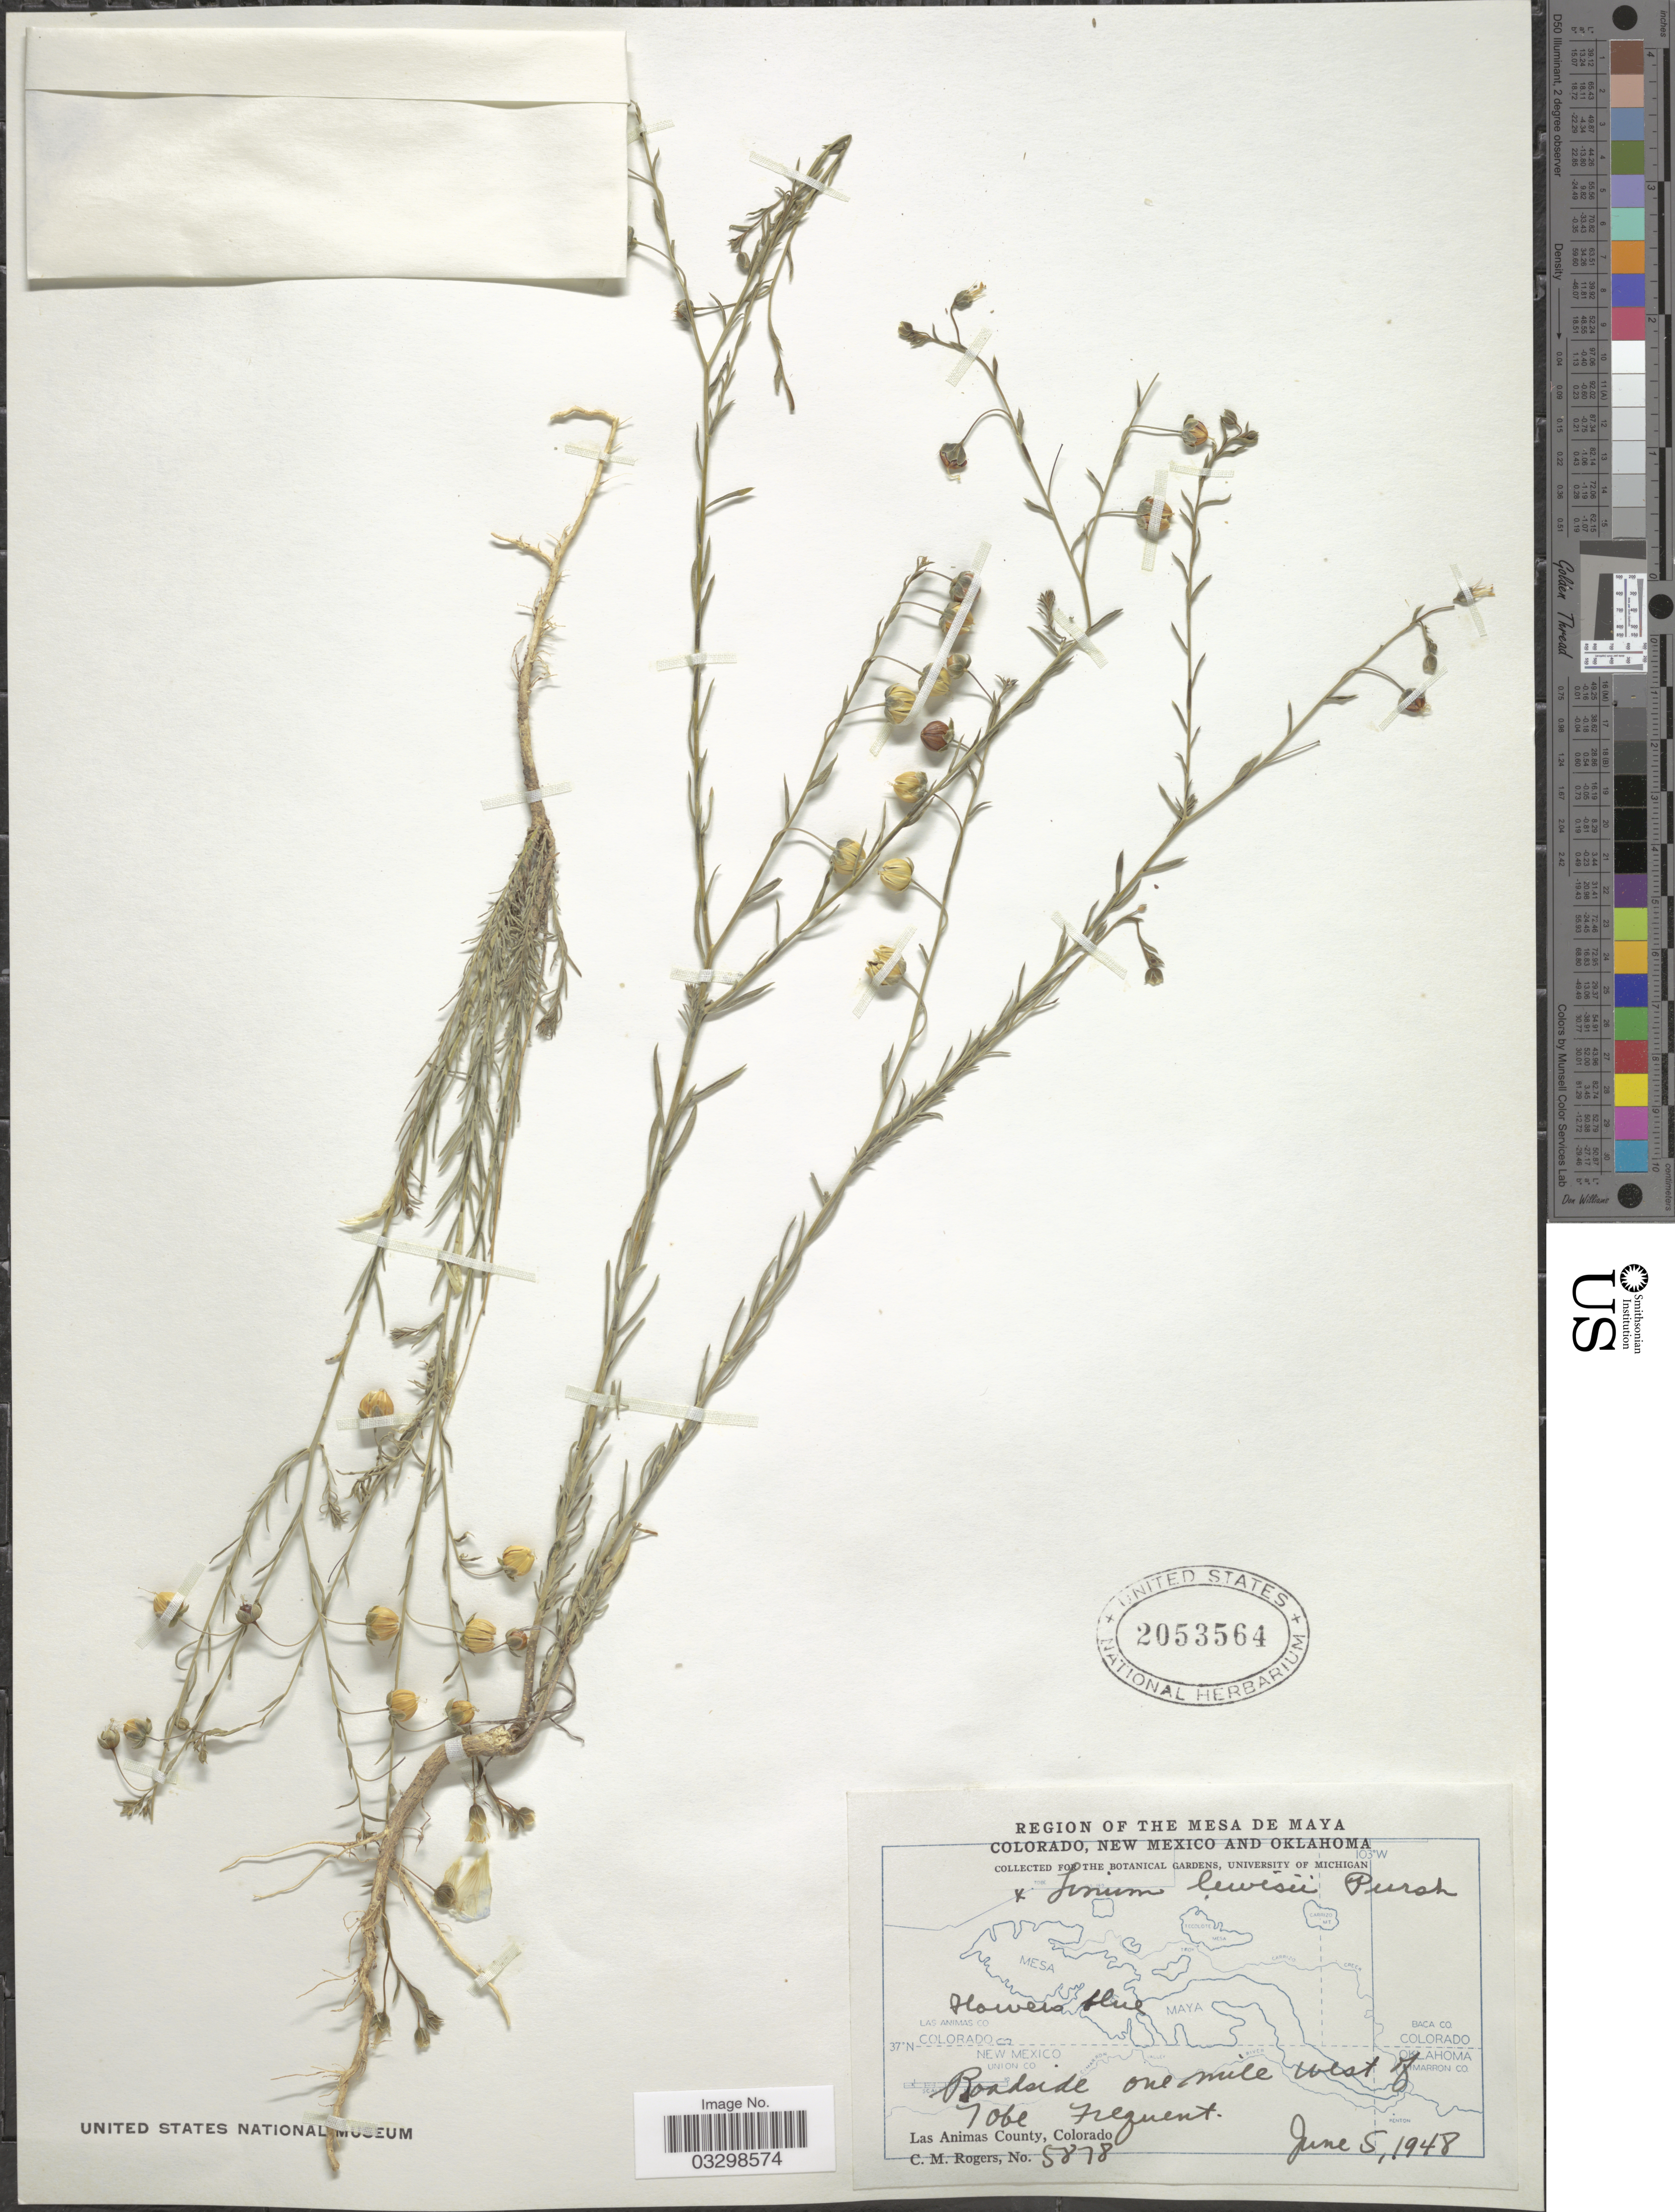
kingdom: Plantae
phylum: Tracheophyta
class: Magnoliopsida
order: Malpighiales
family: Linaceae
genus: Linum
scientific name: Linum lewisii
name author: Pursh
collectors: C. M. Rogers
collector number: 5878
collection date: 1948-06-05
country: United States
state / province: Colorado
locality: Mesa de Maya. Roadside one mile west of Tobe. Las Animas County.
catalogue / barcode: US 2053564